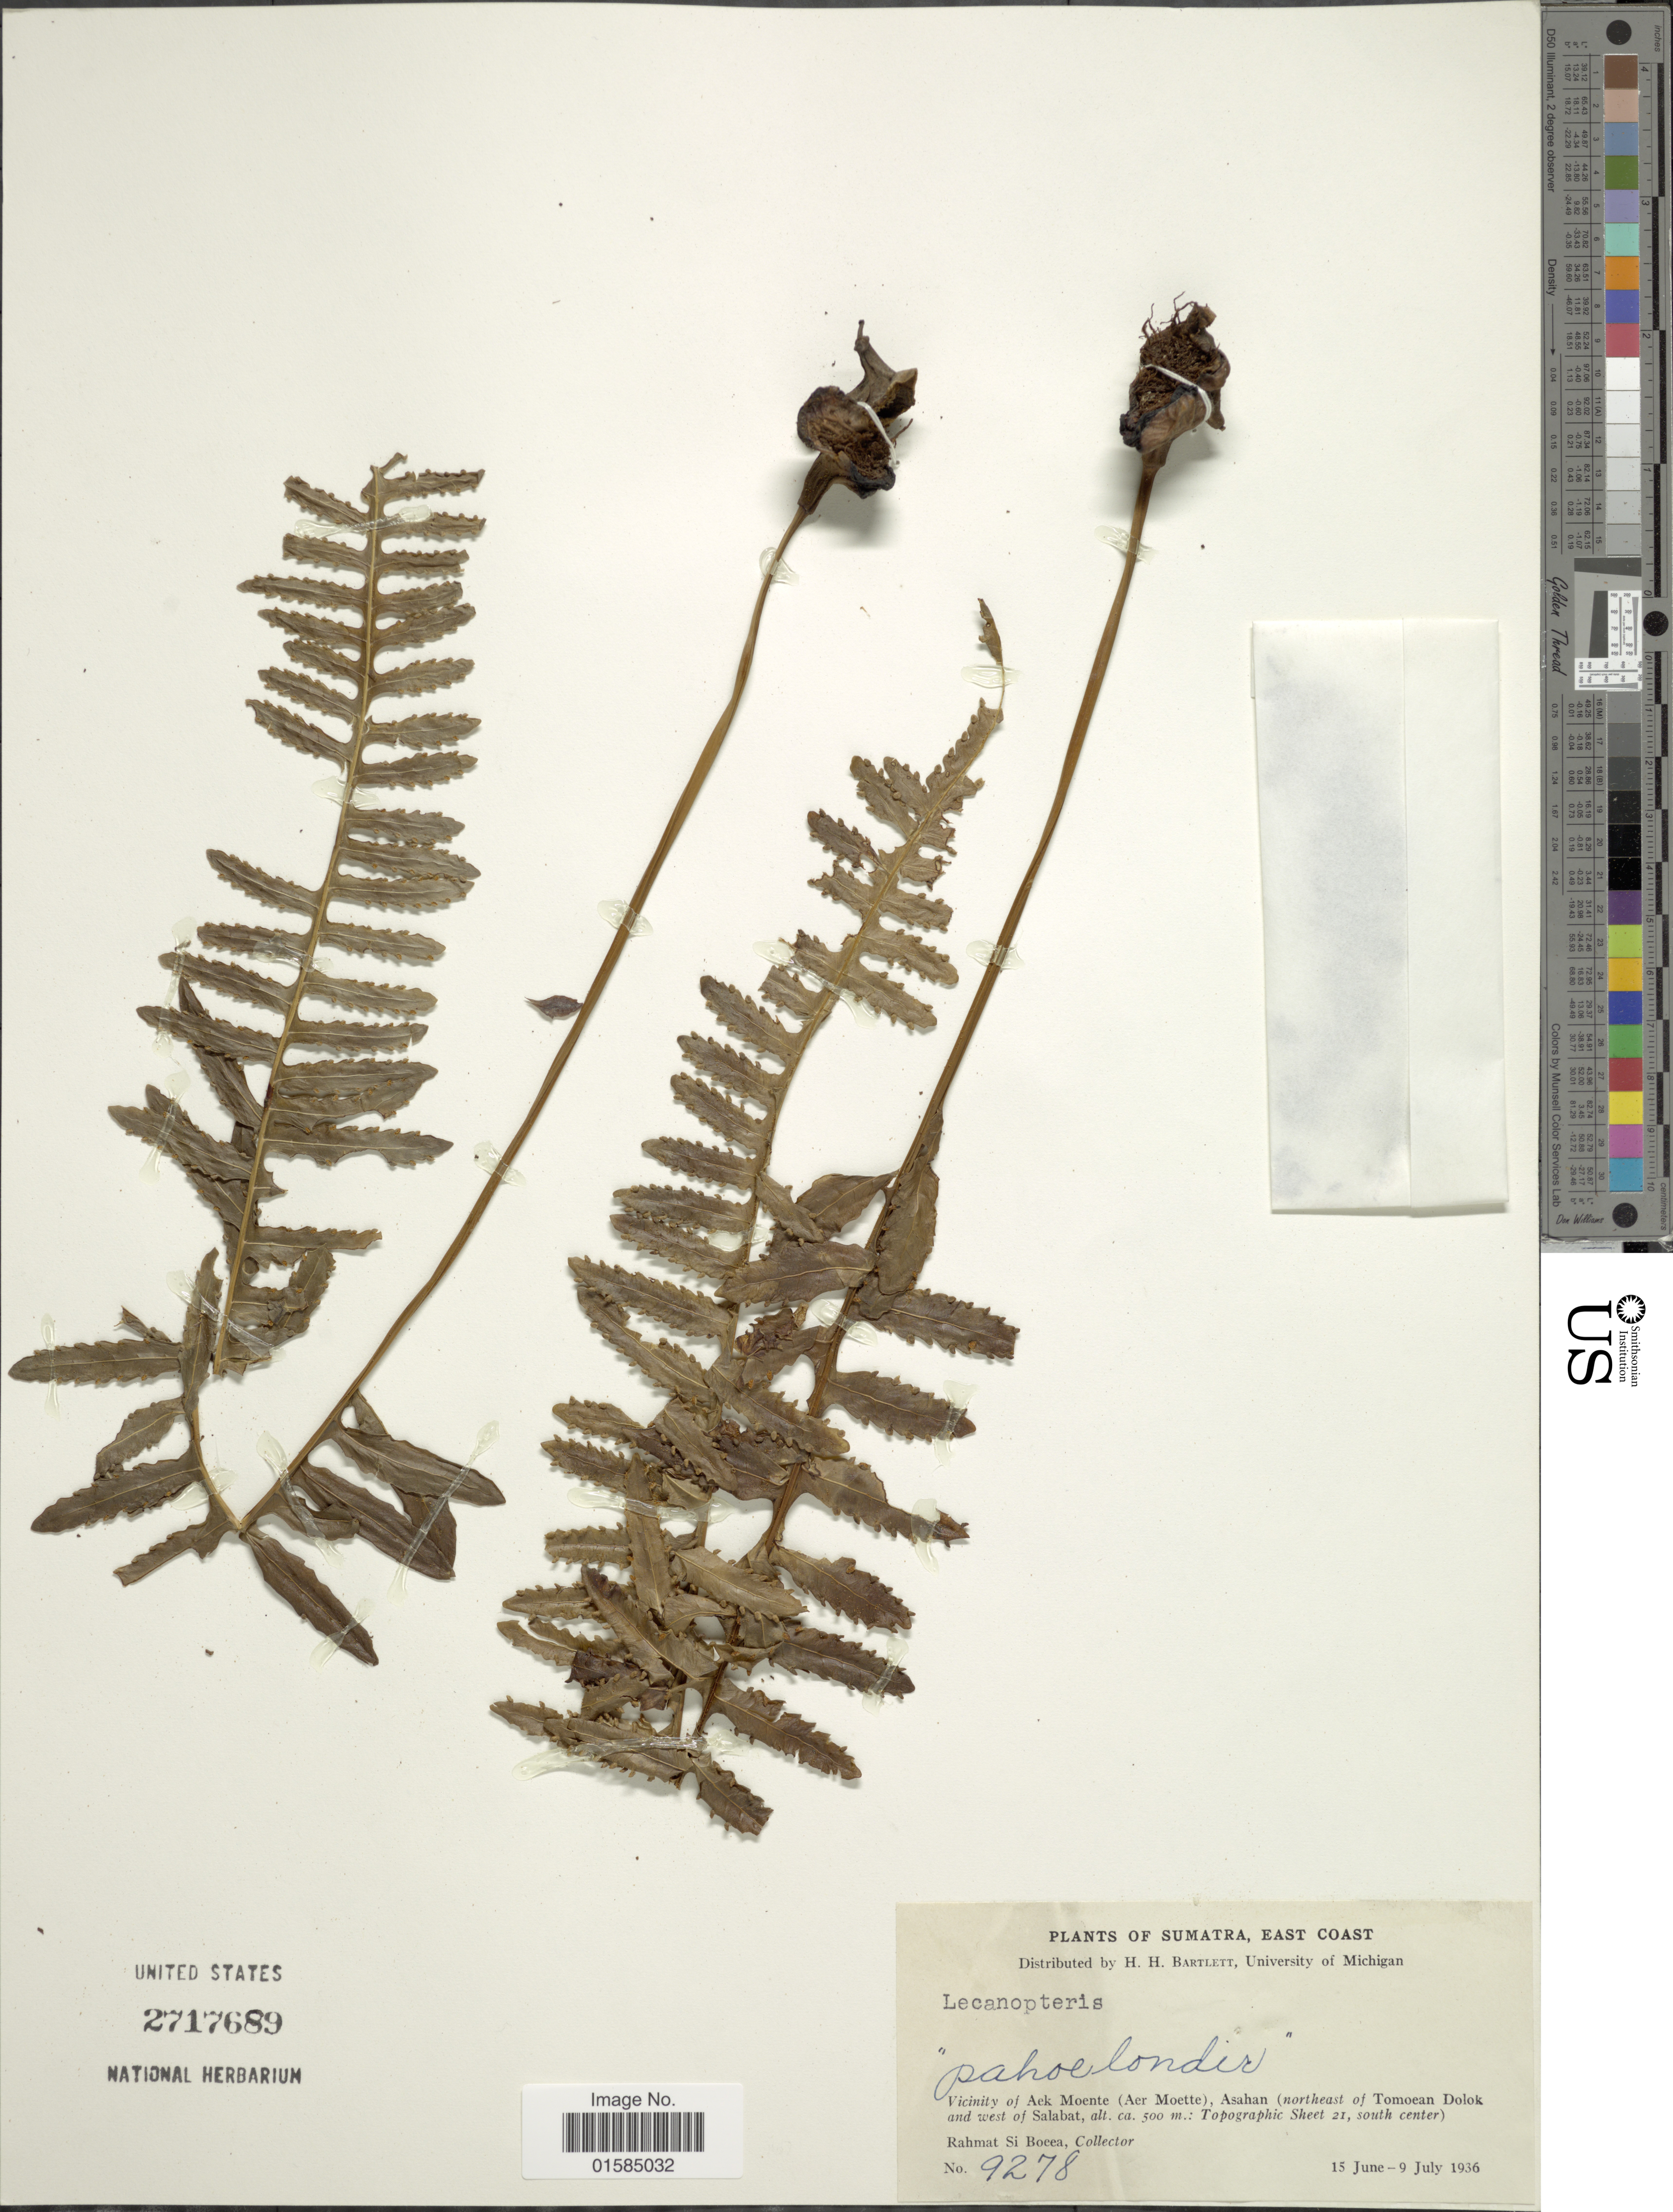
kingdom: Plantae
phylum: Tracheophyta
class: Polypodiopsida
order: Polypodiales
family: Polypodiaceae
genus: Lecanopteris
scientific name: Lecanopteris carnosa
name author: (Reinw.) Blume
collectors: Rahmat Si Boeea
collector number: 9278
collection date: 1936-06-15/1936-07-09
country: Indonesia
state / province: Sumatra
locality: Sumatra, East Coast, vicinity of Aek Moente (Aer Moete), Asahan (northeast of Tomoean Dolok and west of Salabat: Topographic Sheet 21, south center)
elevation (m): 500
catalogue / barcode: US 2717689